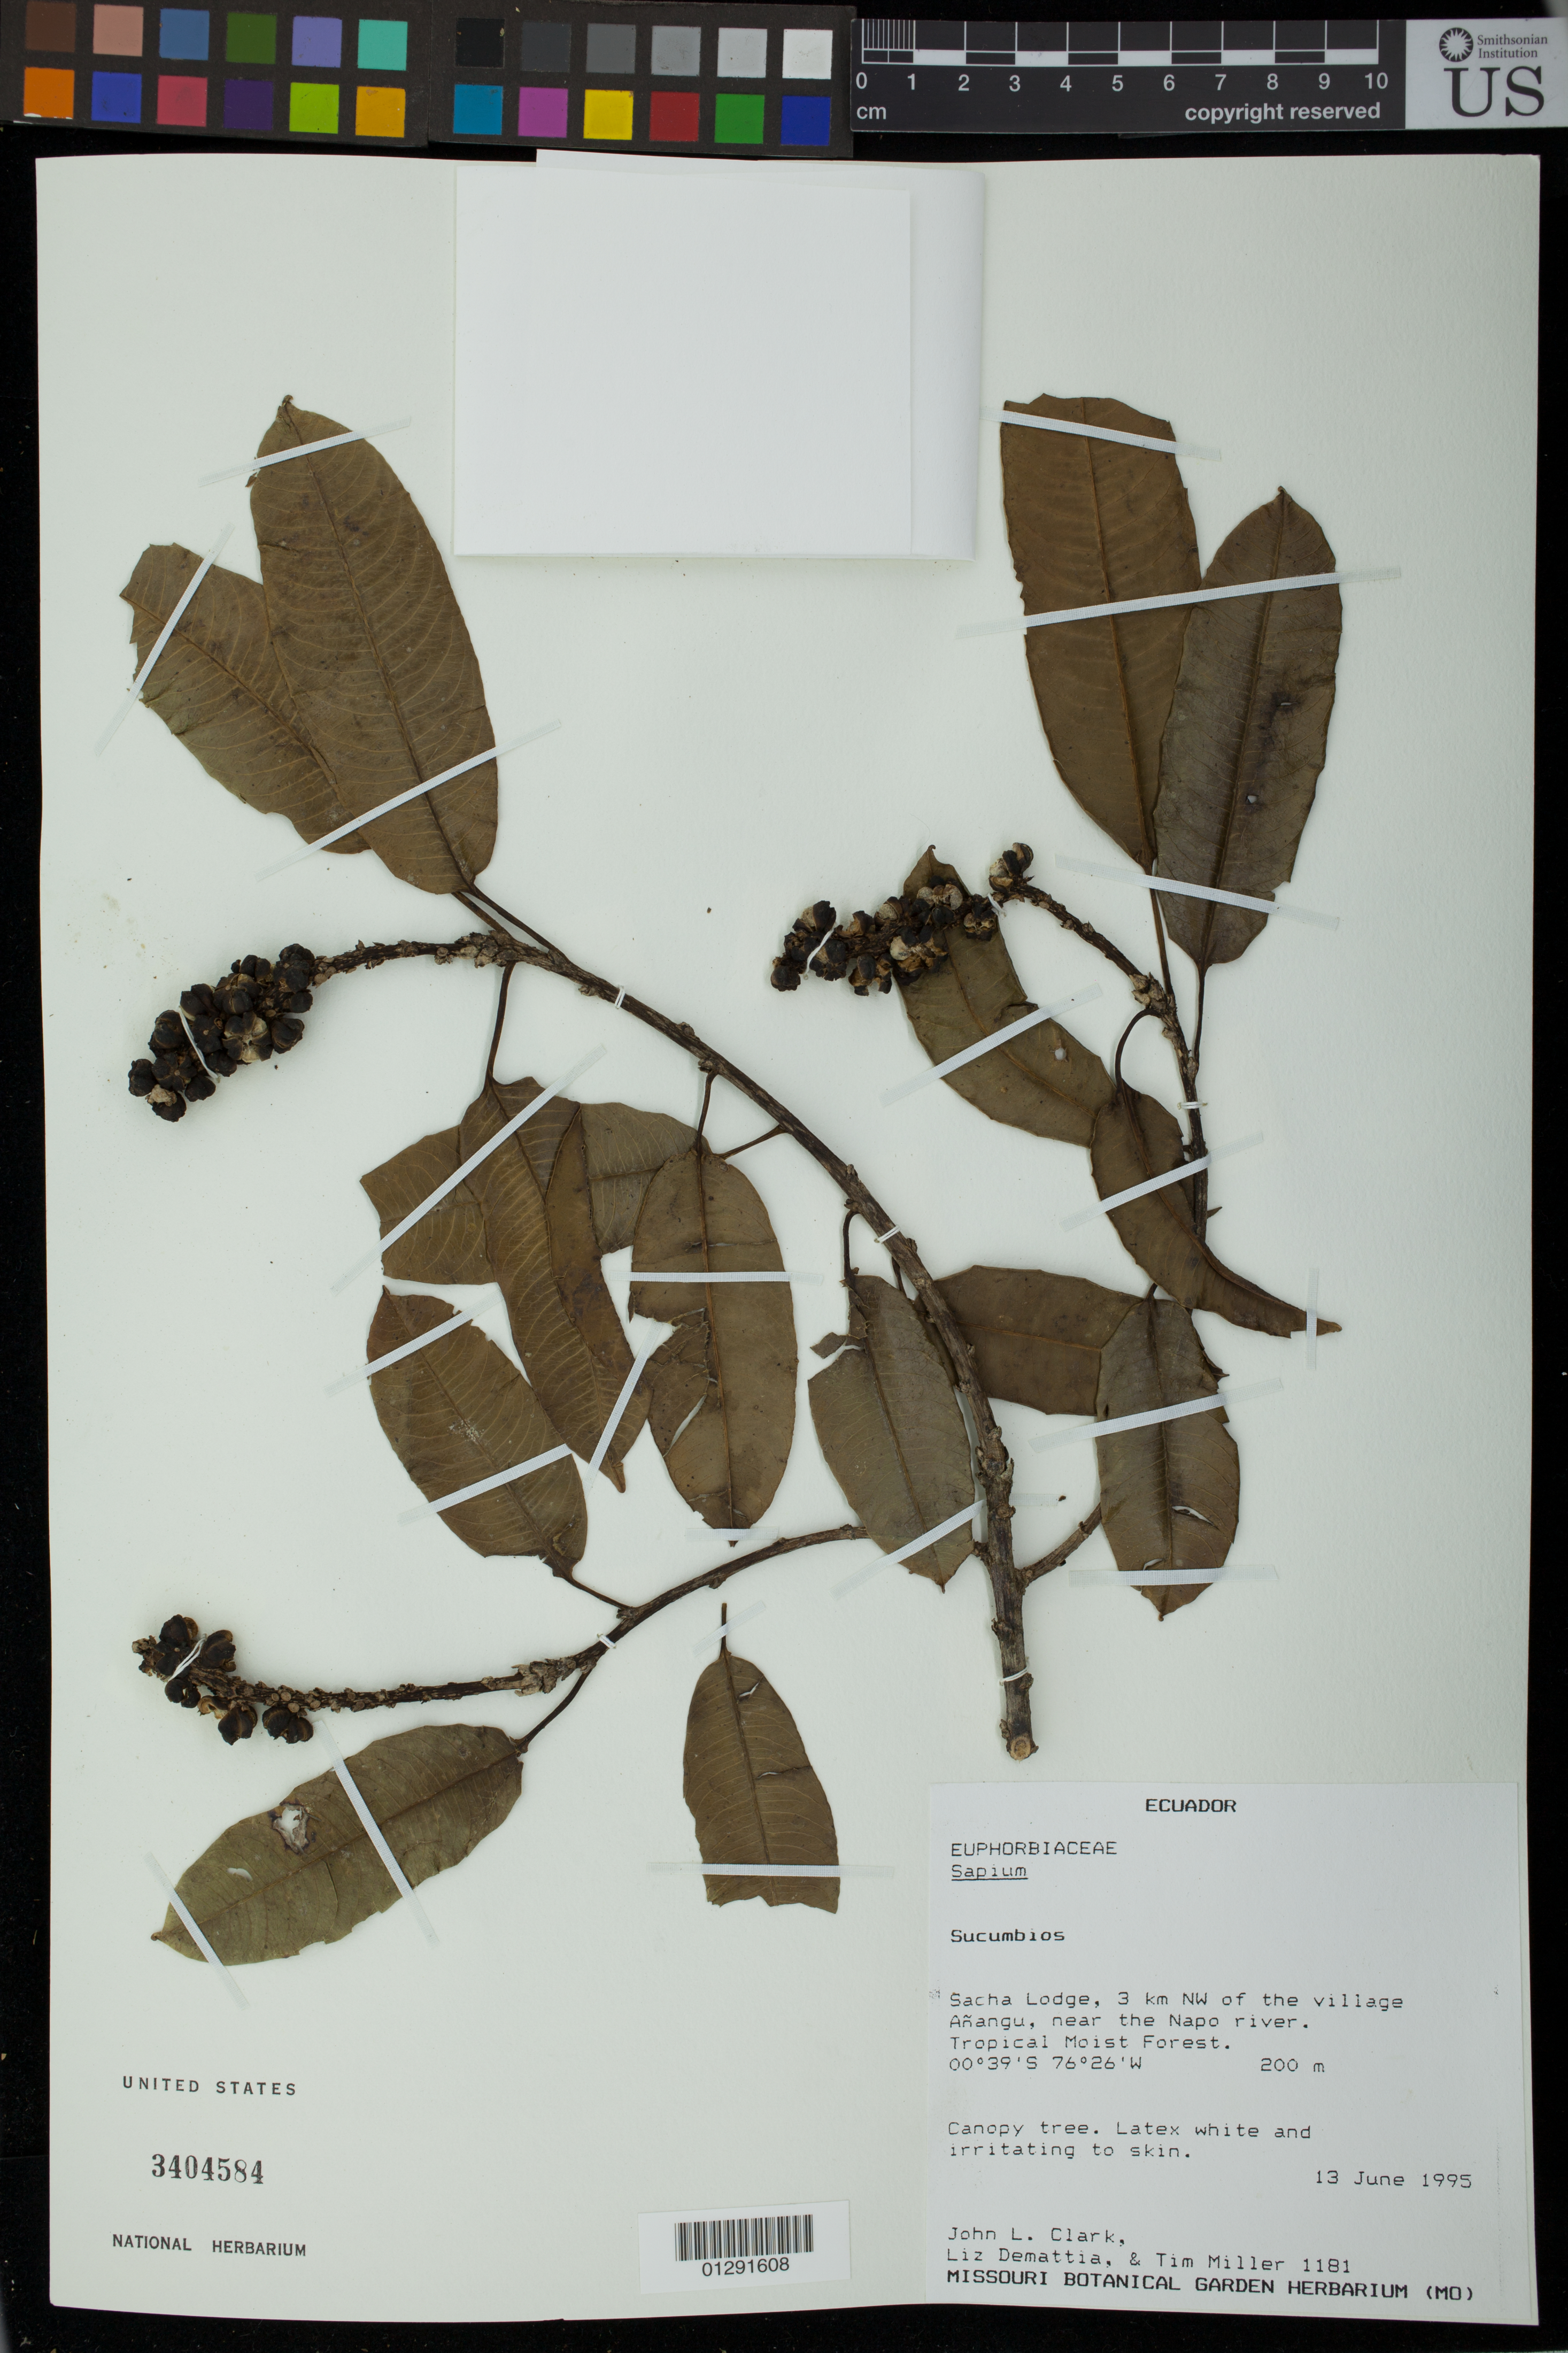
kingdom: Plantae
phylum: Tracheophyta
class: Magnoliopsida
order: Malpighiales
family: Euphorbiaceae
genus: Sapium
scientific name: Sapium sp.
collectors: J. L. Clark, L. Demattia & T. Miller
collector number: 1181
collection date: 1995-06-13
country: Ecuador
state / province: Sucumbios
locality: Sacha Lodge, 3 kilometers NW of the village of Anangu, near Napo River.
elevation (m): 200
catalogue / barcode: US 3404584